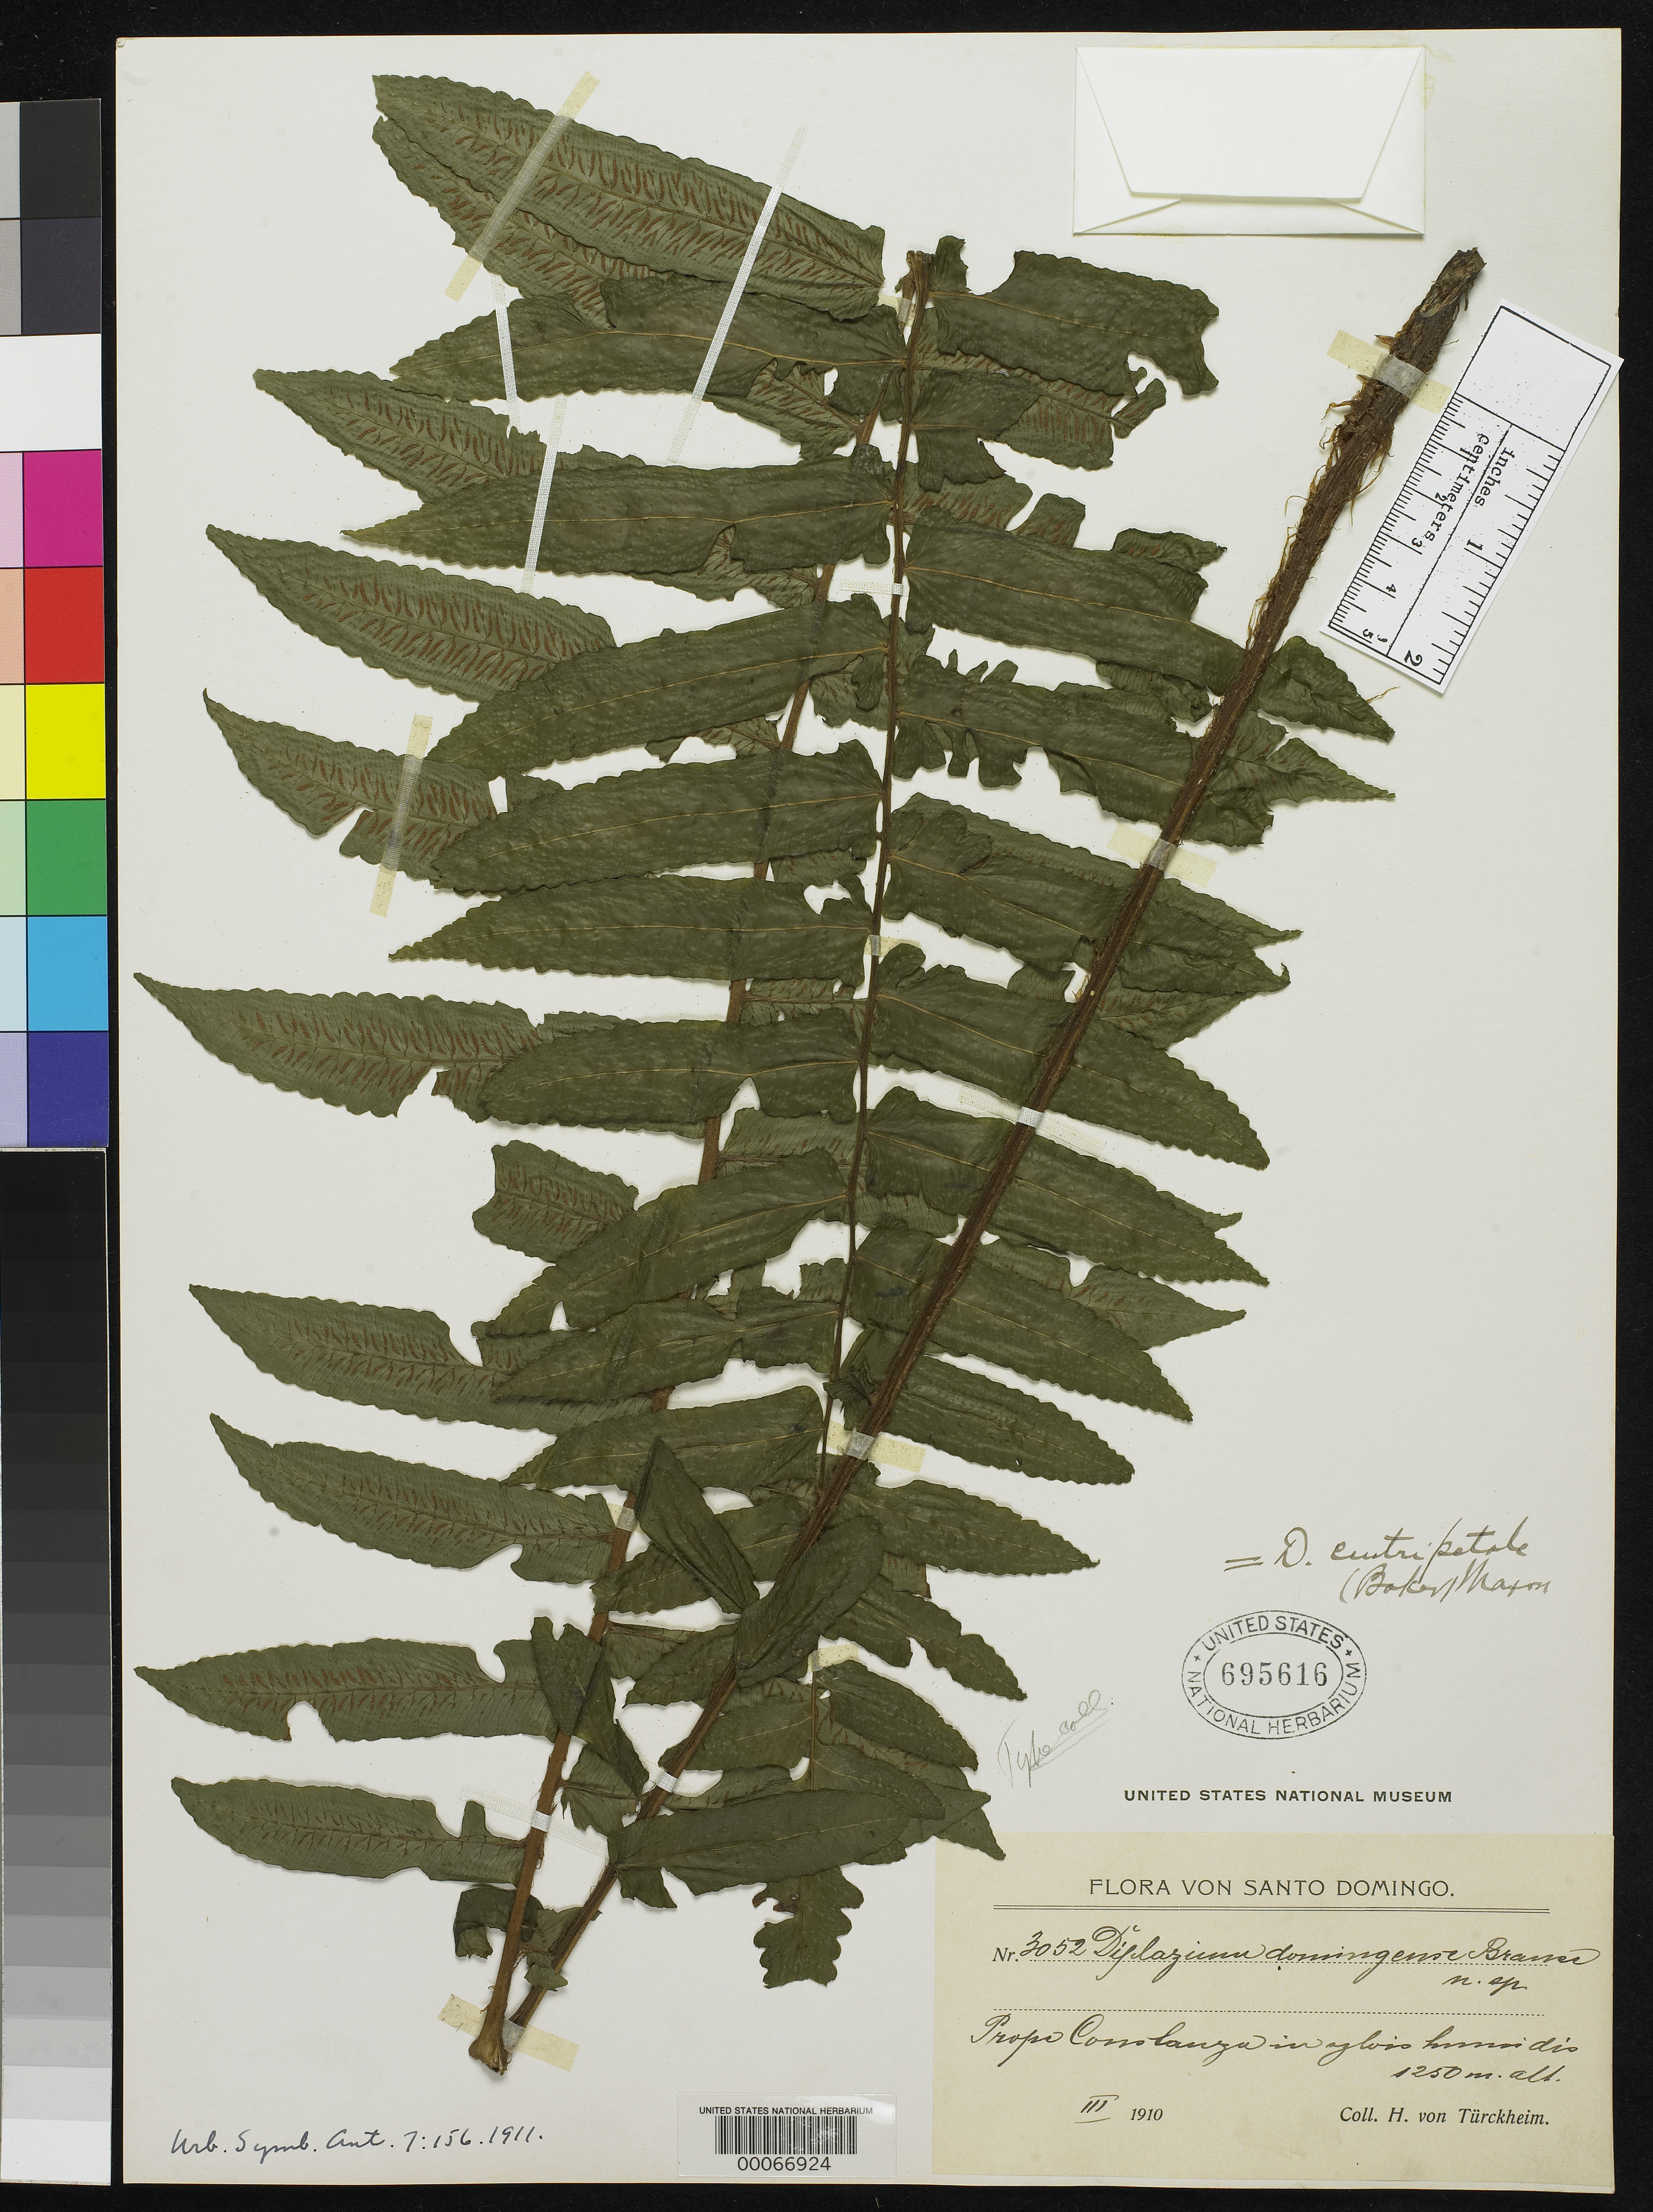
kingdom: Plantae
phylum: Tracheophyta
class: Polypodiopsida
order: Polypodiales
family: Athyriaceae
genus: Diplazium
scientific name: Diplazium domingense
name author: Brause in Urb.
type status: Isotype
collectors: H. von Türckheim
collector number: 3052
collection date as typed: Mar 1910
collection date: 1910-03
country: Dominican Republic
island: Hispaniola Island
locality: Prope Constanza.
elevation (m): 1250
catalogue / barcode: US 695616